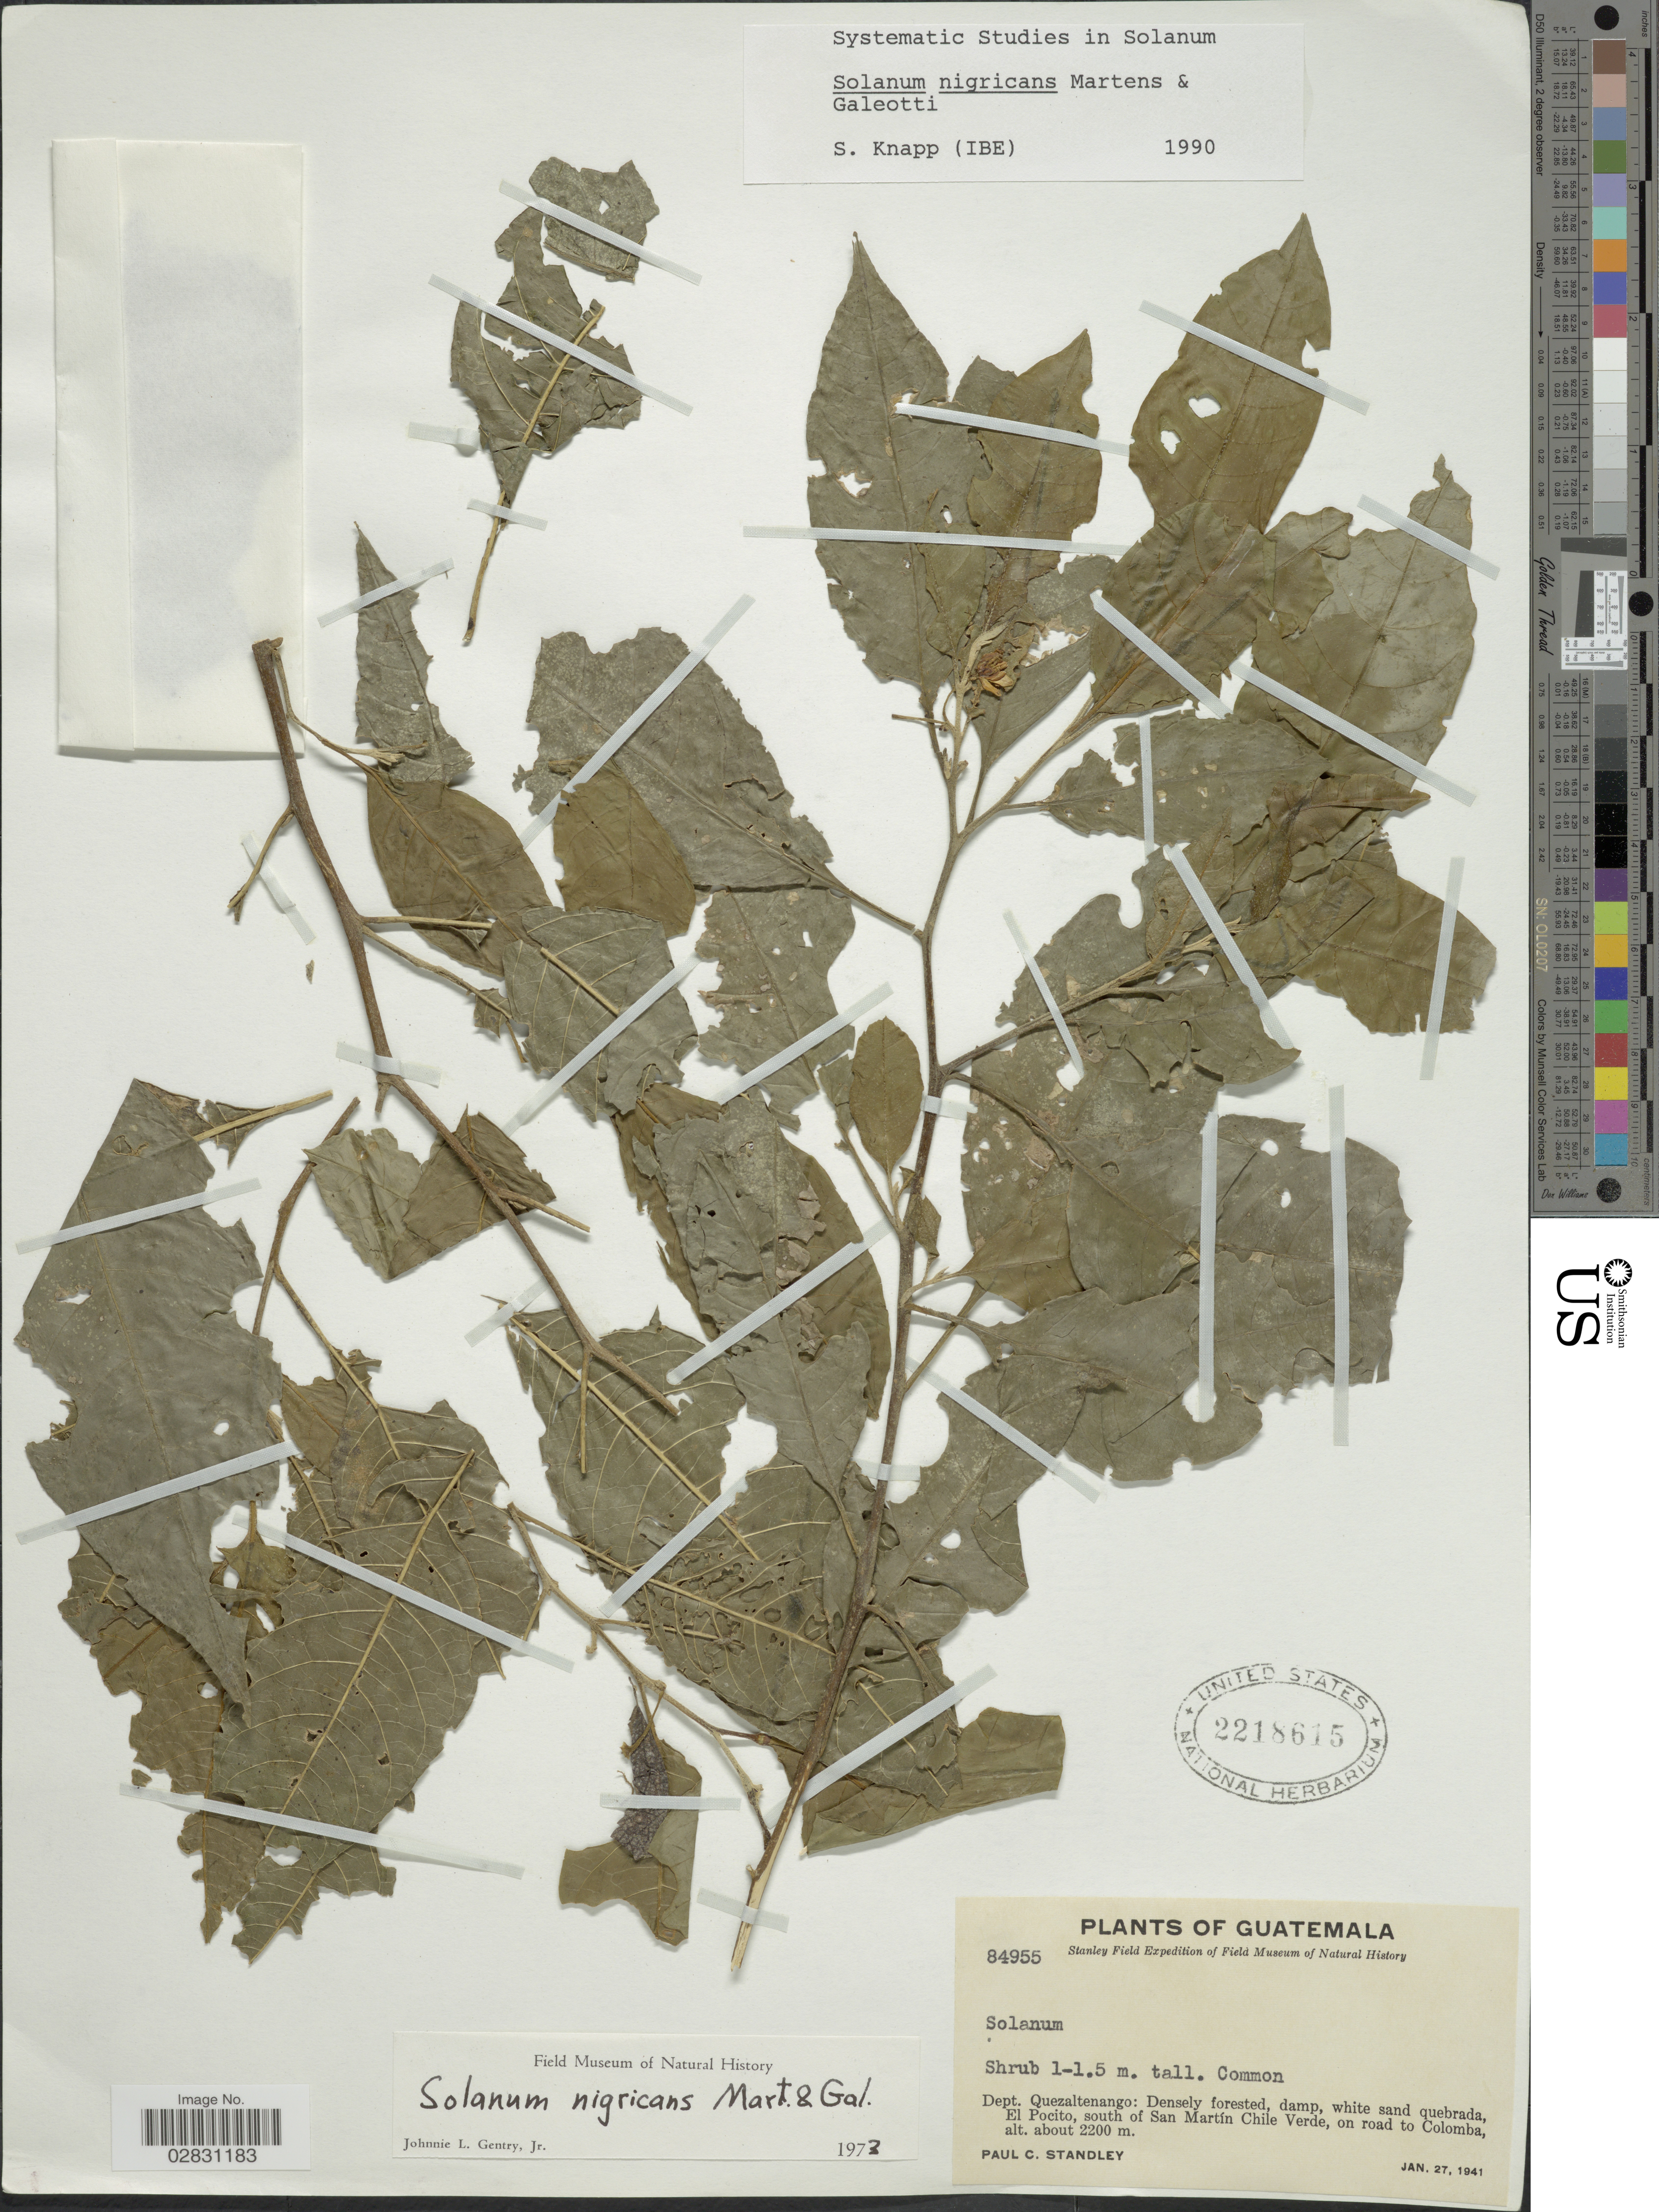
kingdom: Plantae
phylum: Tracheophyta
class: Magnoliopsida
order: Solanales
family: Solanaceae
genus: Solanum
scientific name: Solanum nigricans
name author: M. Martens & Galeotti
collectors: P. C. Standley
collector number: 84955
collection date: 1941-01-27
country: Guatemala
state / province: Quetzaltenango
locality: Dept. Quezaltenango: El Pocito, south of San Martín Chile Verde, on road to Colomba.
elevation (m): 2200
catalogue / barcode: US 2218615